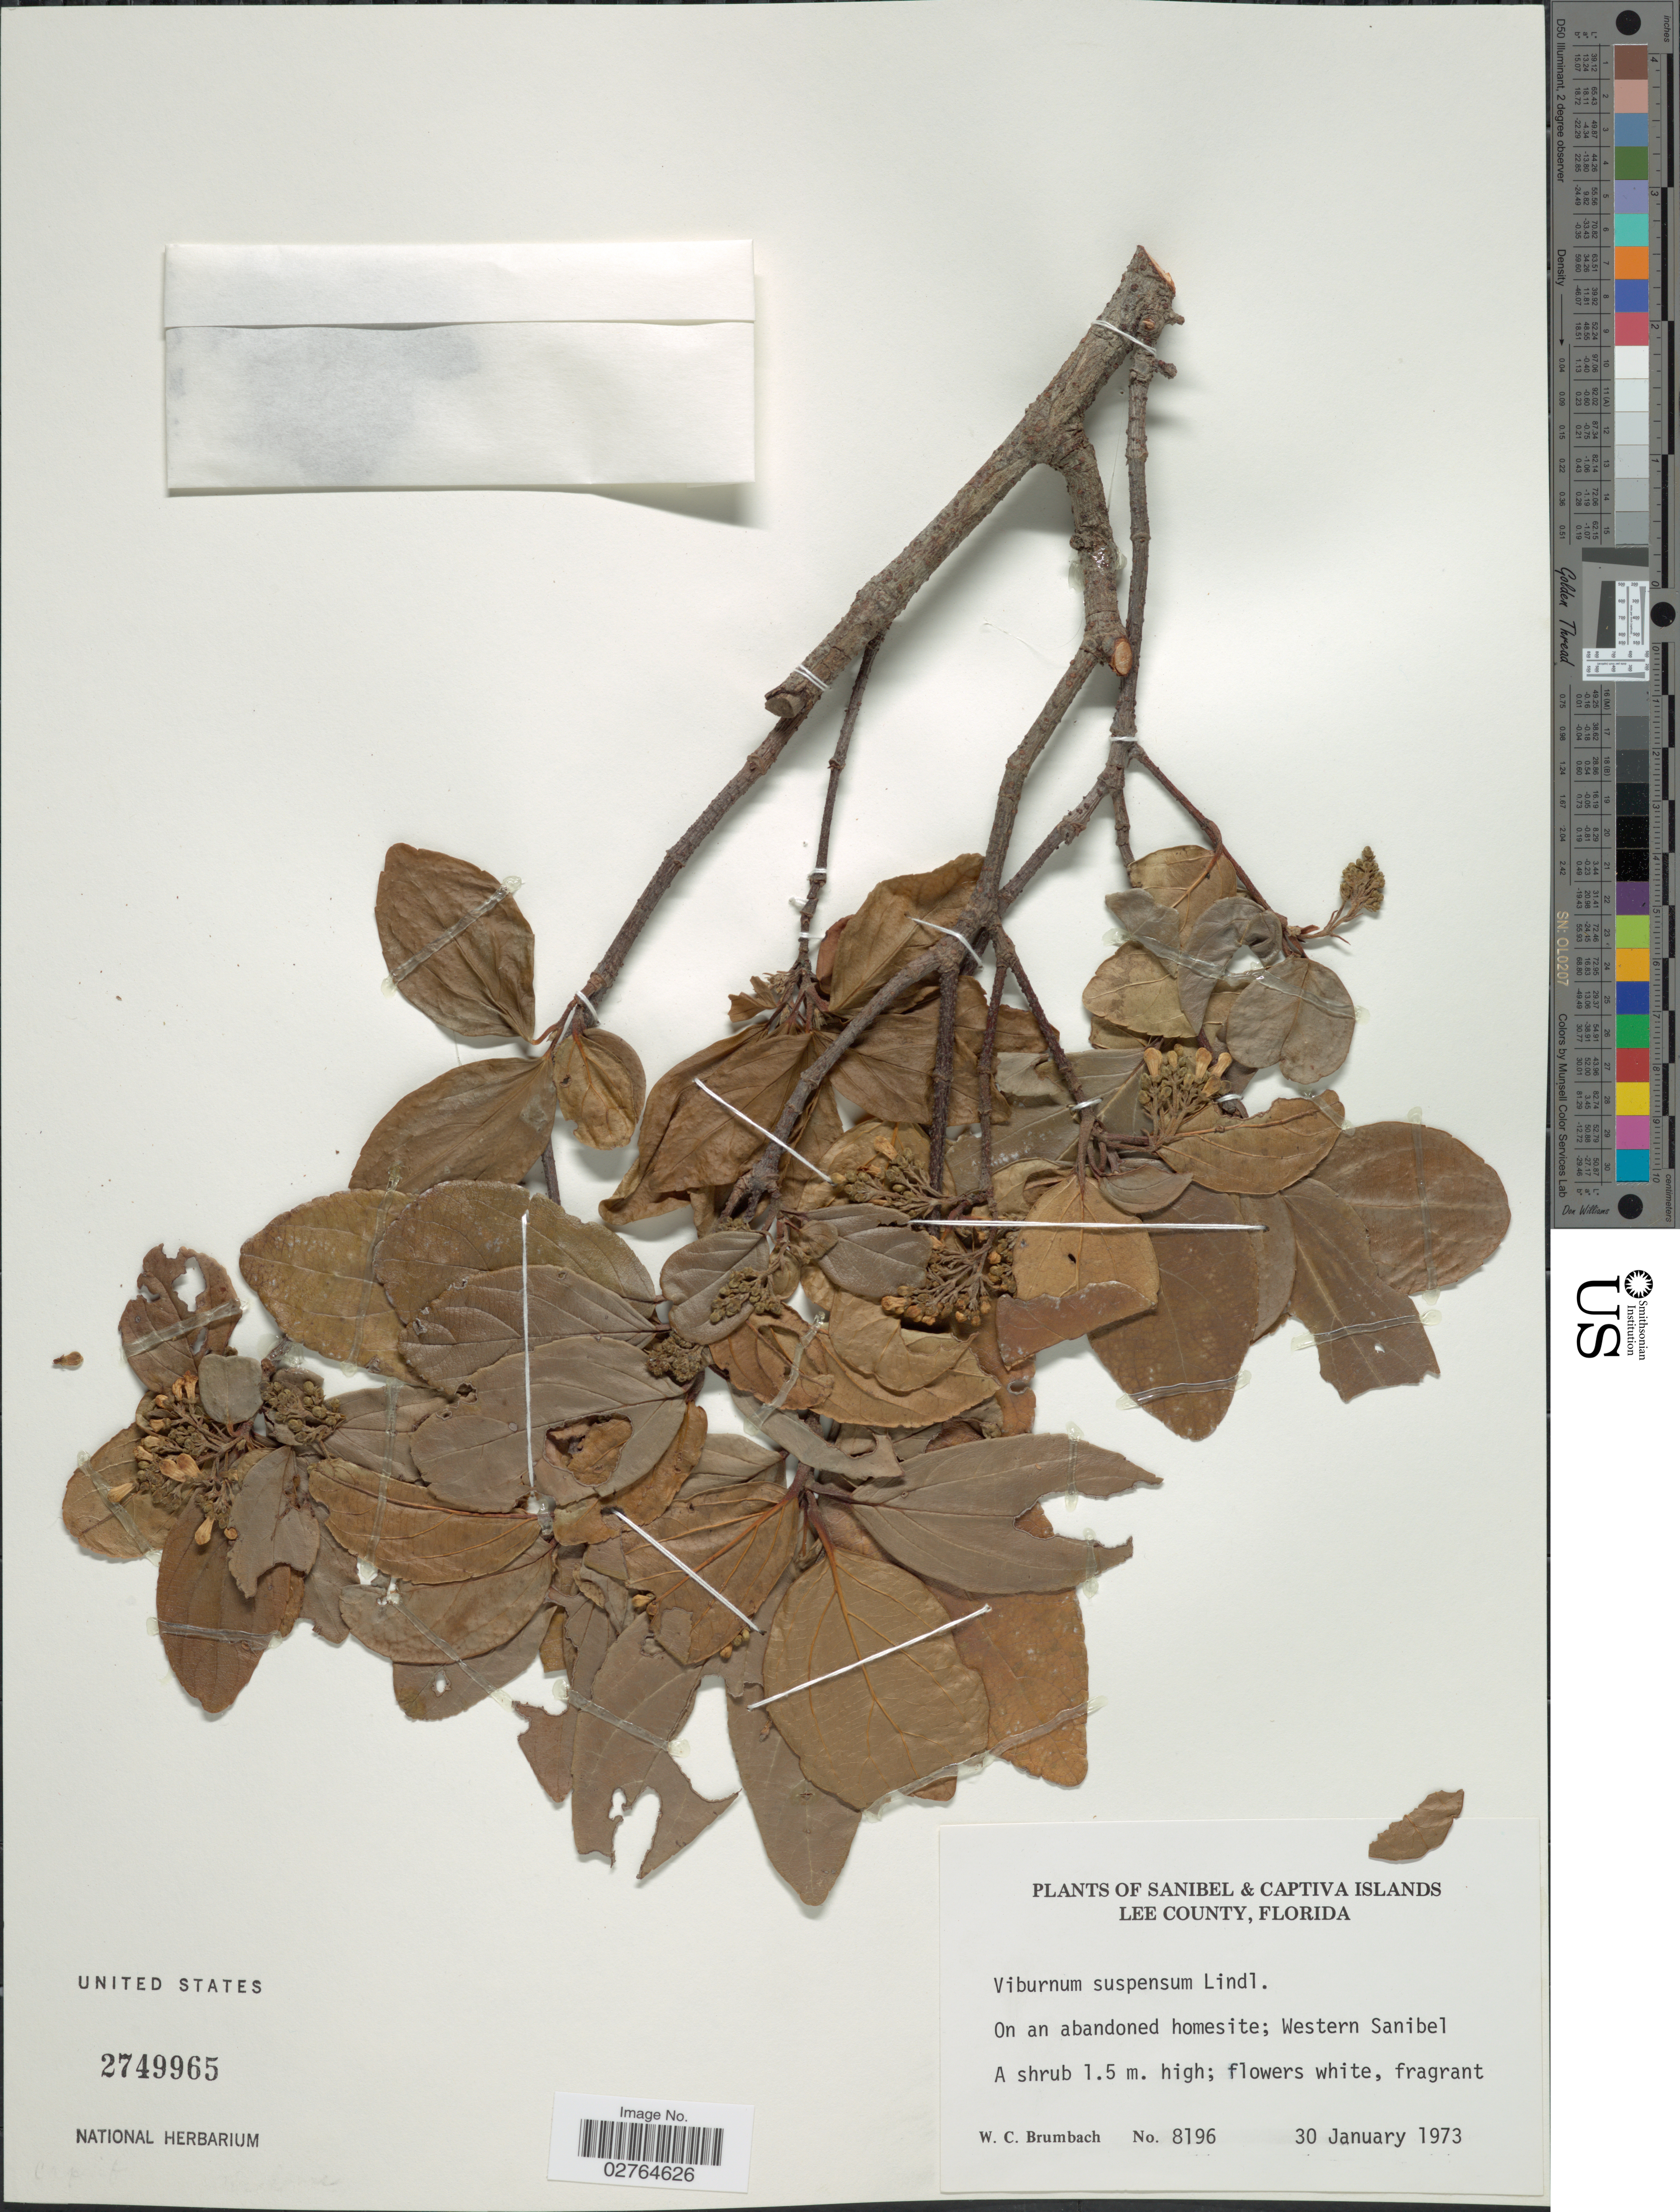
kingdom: Plantae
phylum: Tracheophyta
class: Magnoliopsida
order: Dipsacales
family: Viburnaceae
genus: Viburnum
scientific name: Viburnum suspensum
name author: Lindl.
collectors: W. C. Brumbach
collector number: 8196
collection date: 1973-01-30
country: United States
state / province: Florida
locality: Lee County. Western Sanibel.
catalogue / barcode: US 2749965